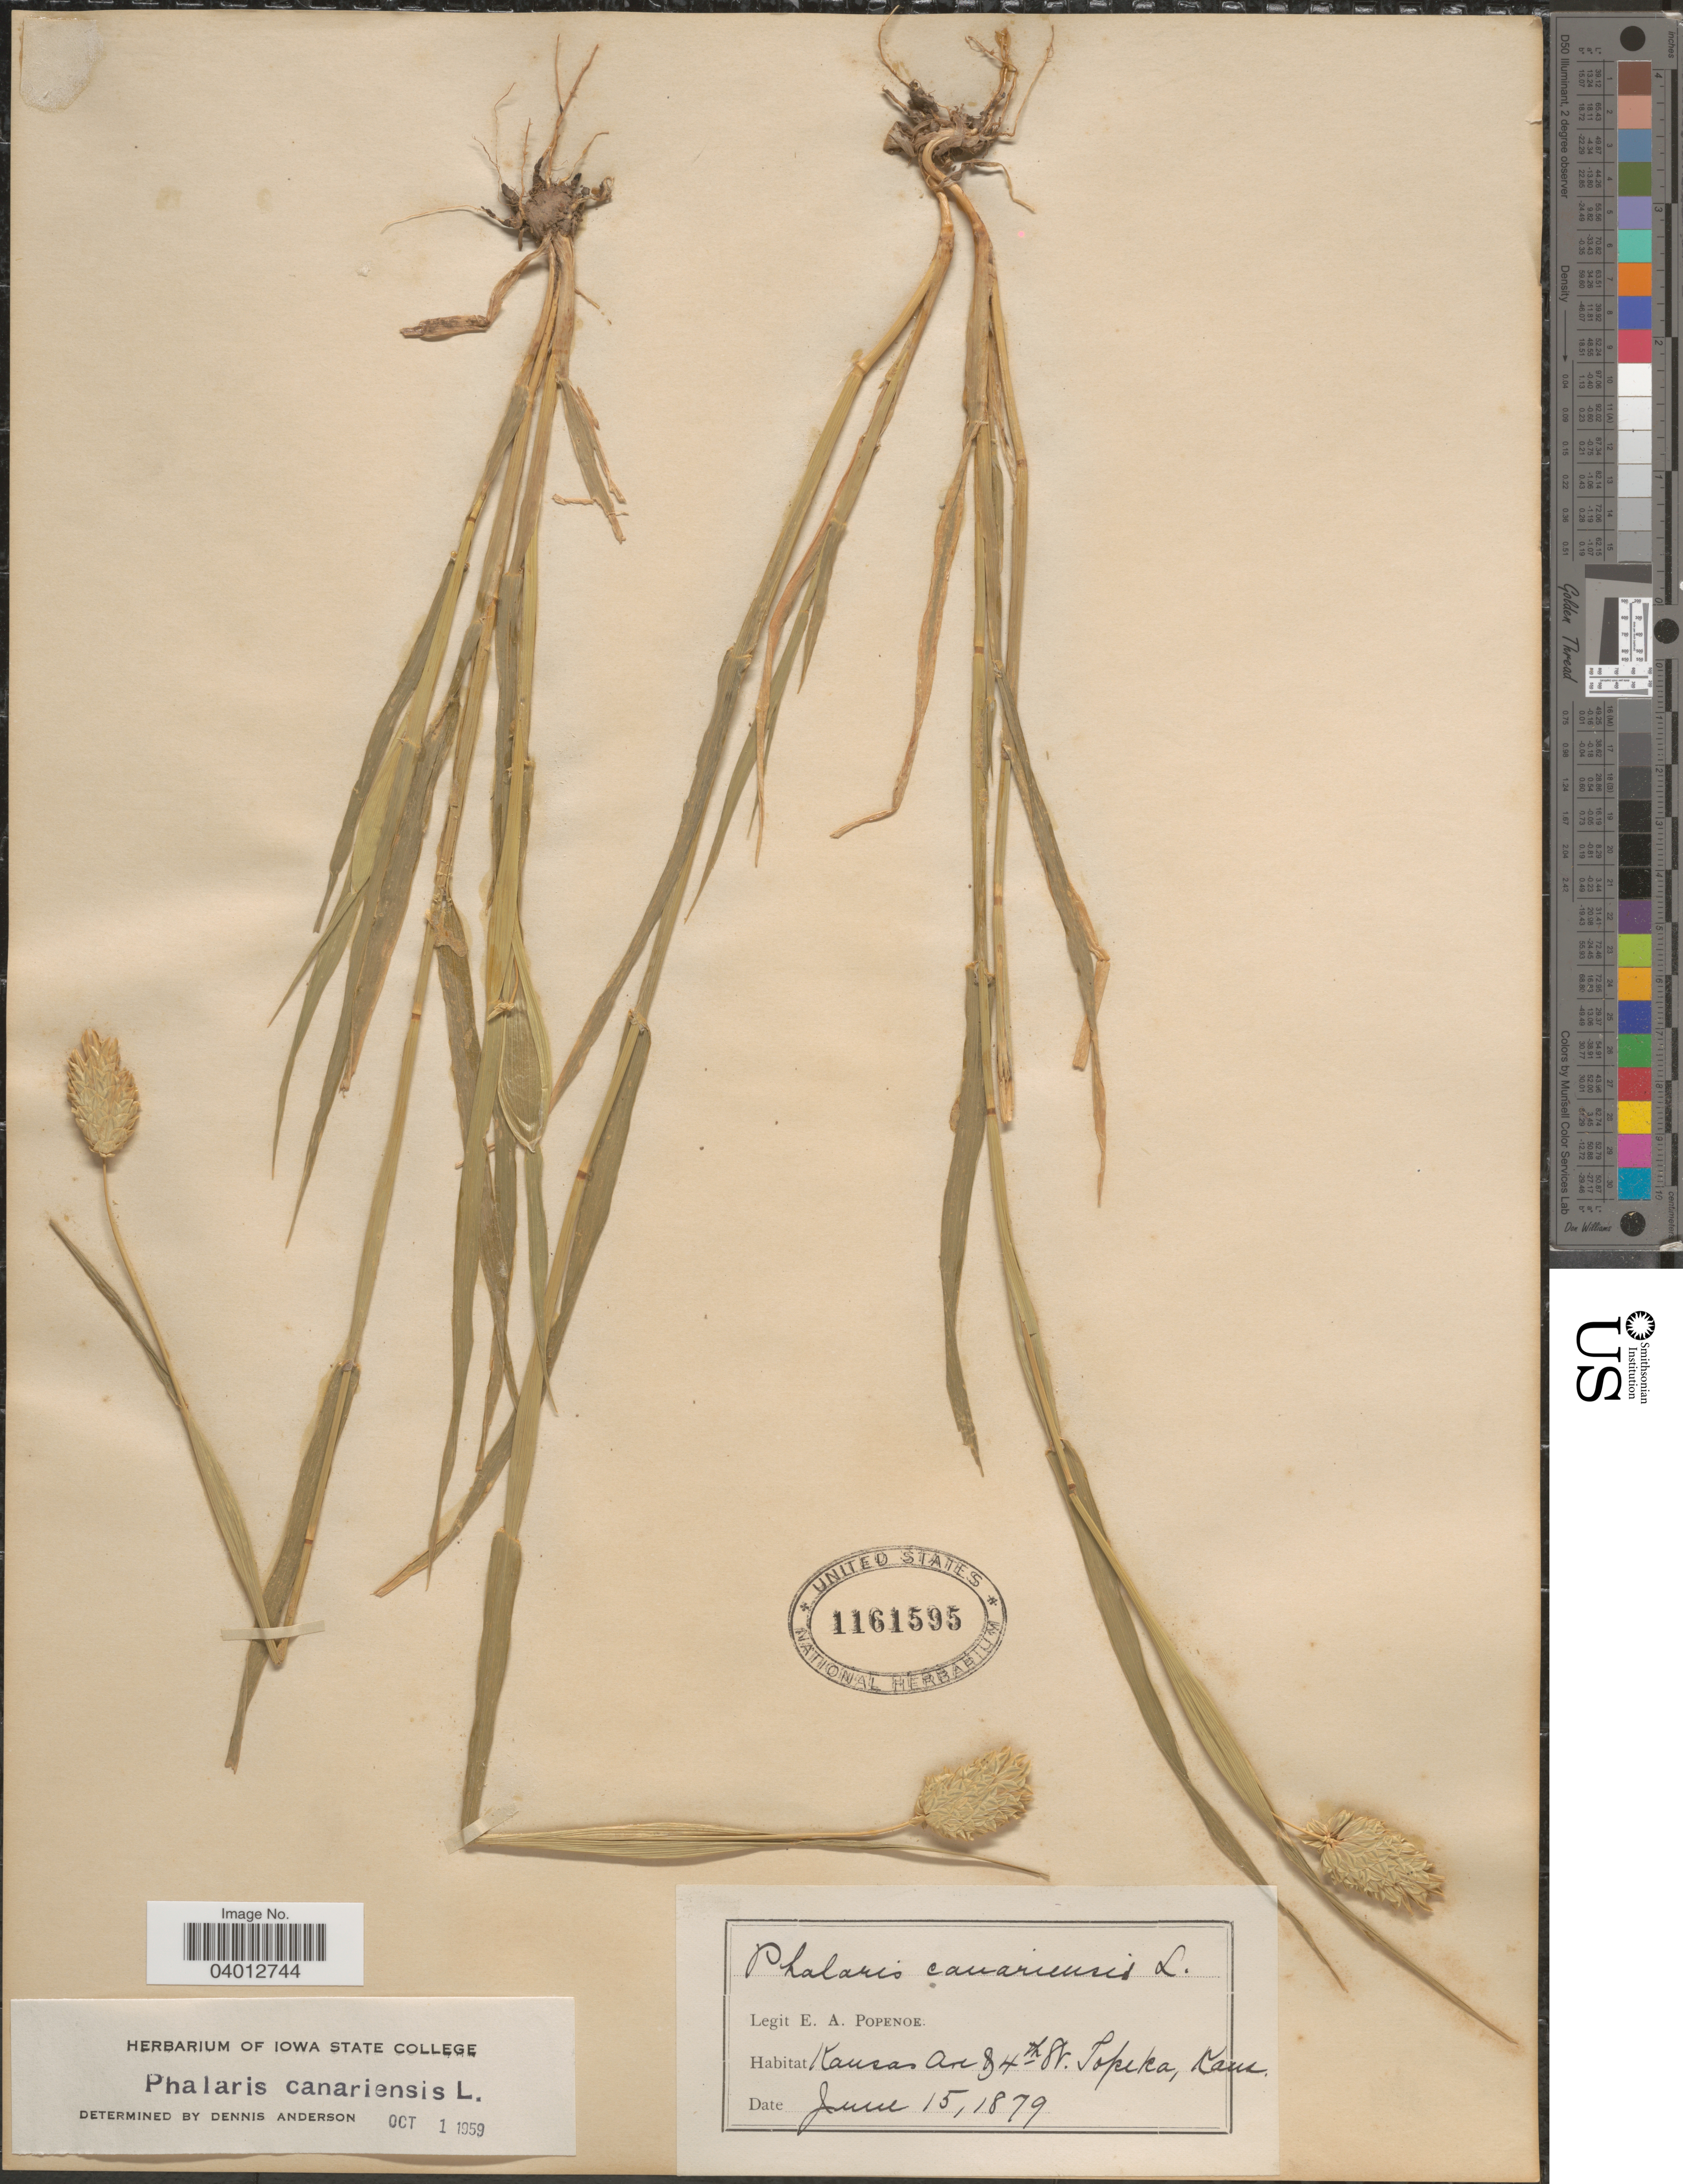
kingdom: Plantae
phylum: Tracheophyta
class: Liliopsida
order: Poales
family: Poaceae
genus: Phalaris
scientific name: Phalaris canariensis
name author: L.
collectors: E. A. Popenoe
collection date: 1879-06-15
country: United States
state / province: Kansas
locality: Kansas Arc 94th St. Topeka.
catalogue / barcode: US 1161595